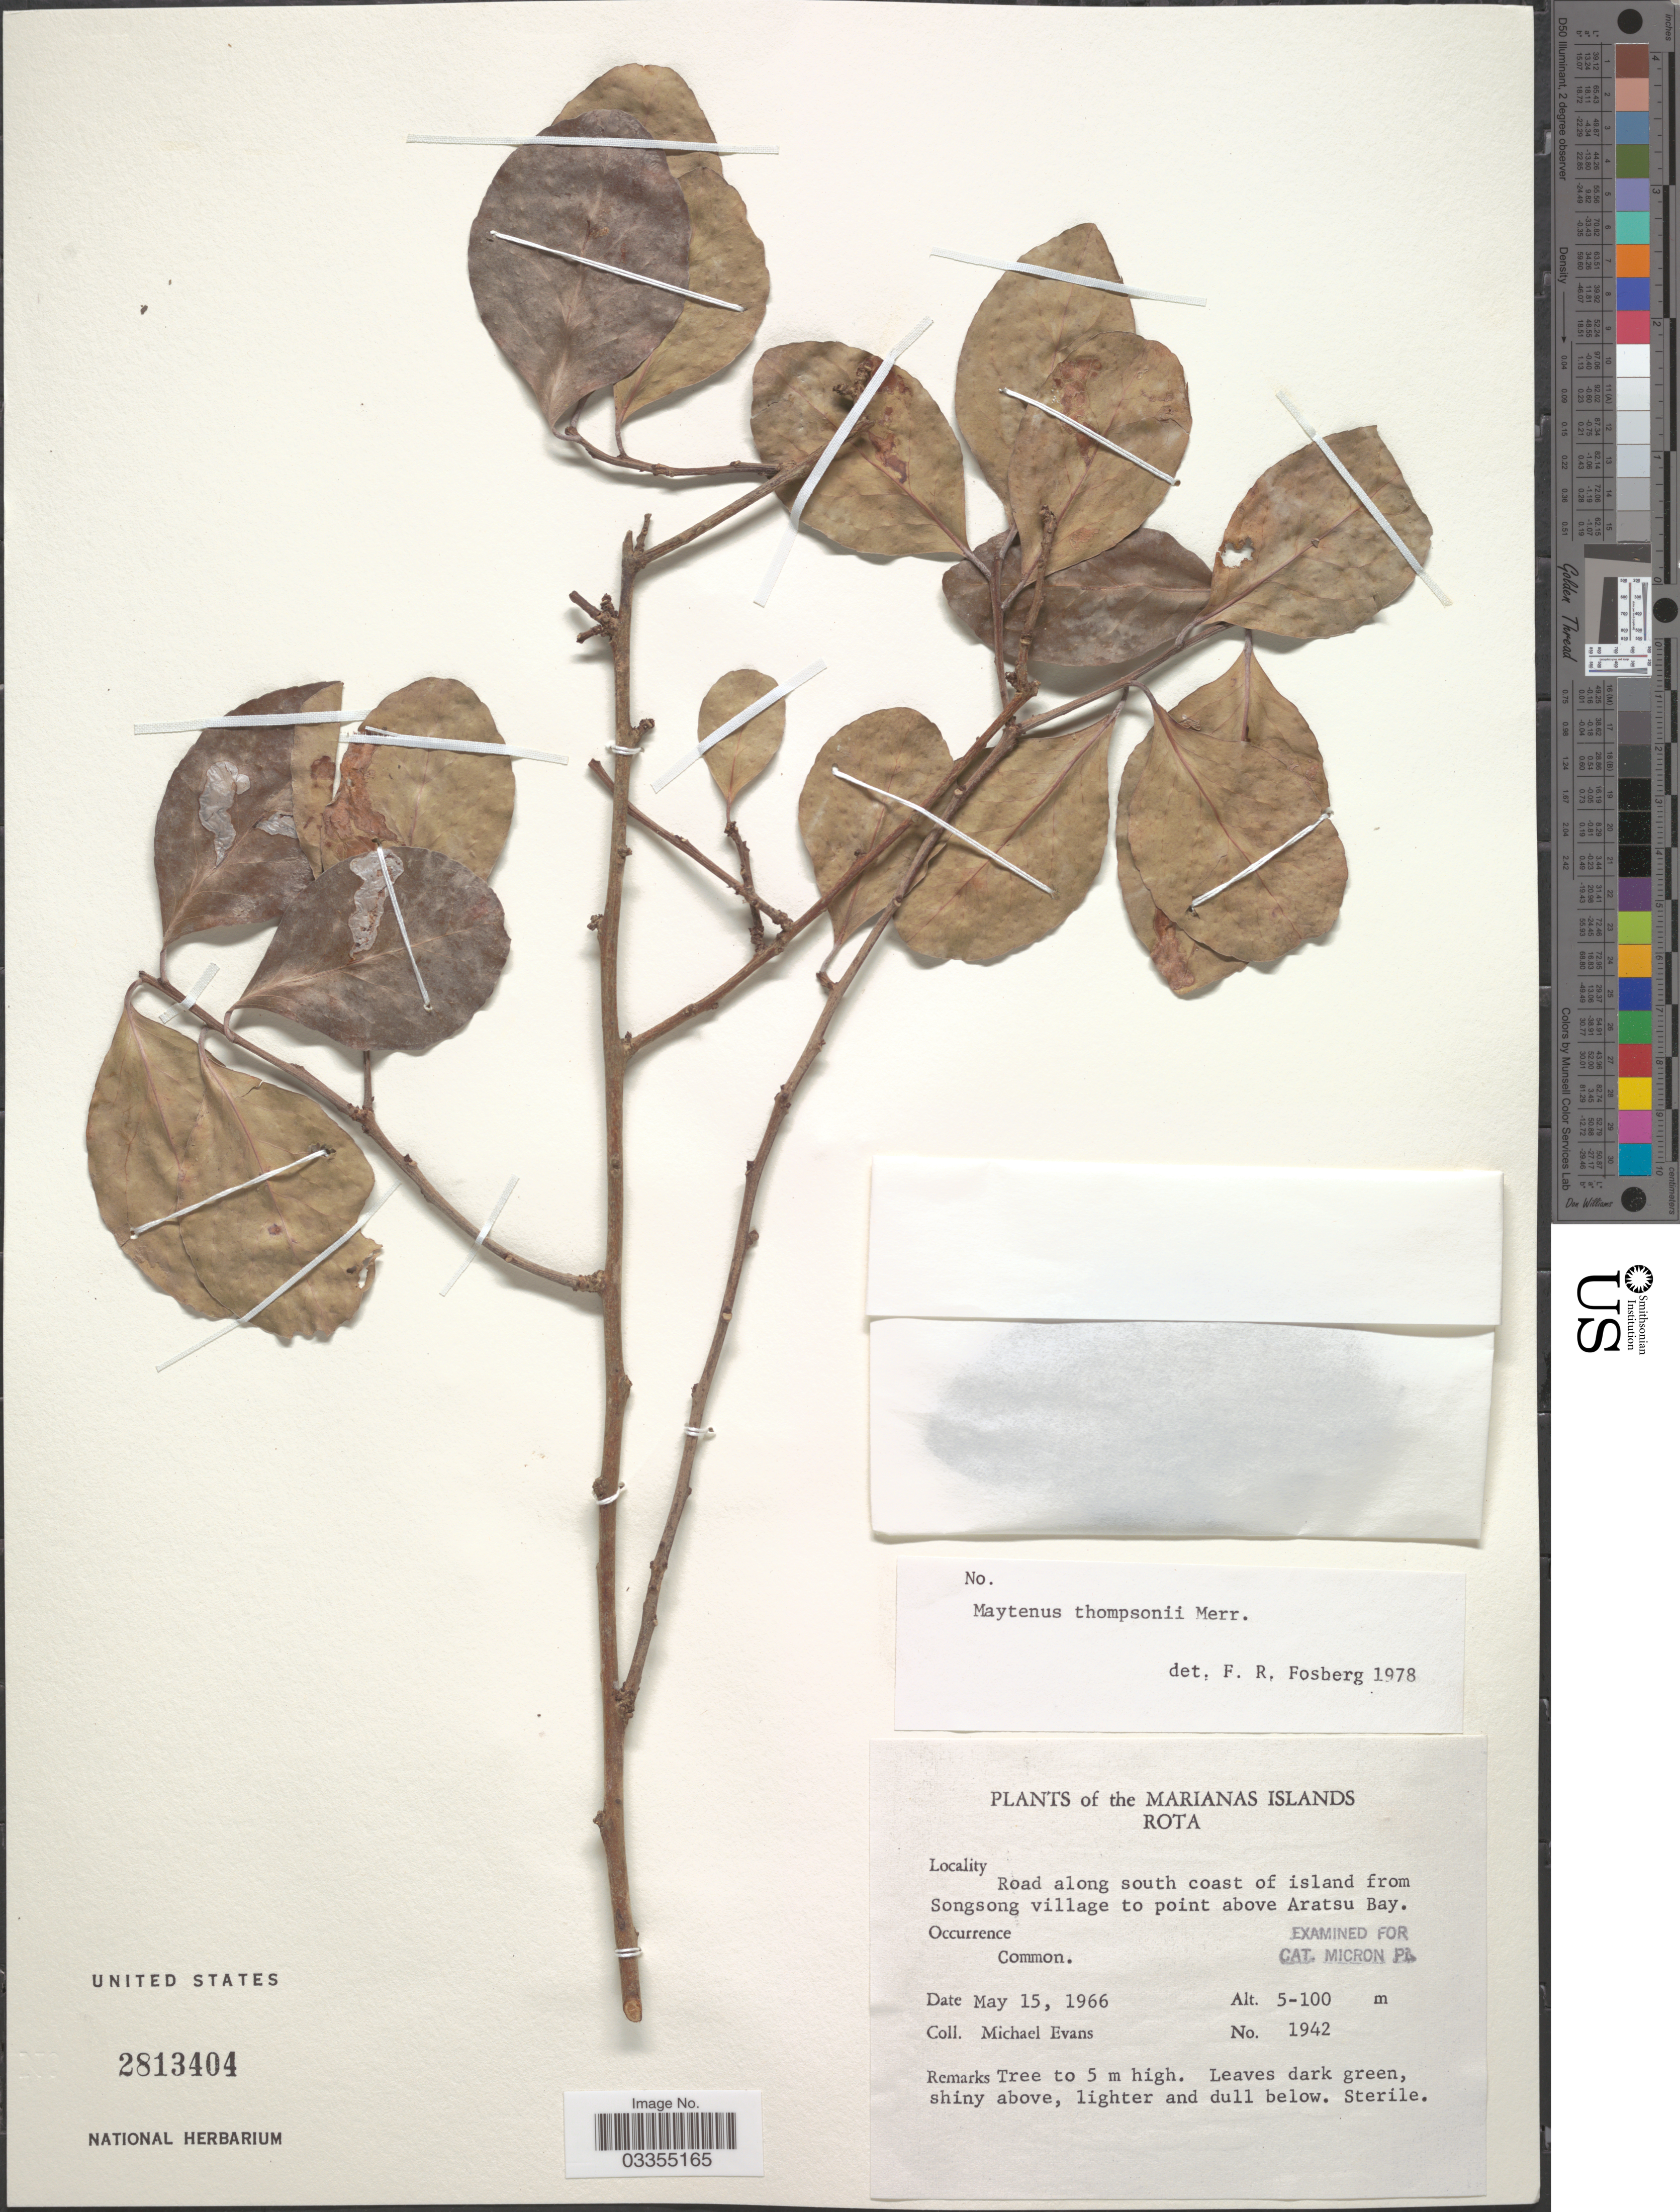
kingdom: Plantae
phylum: Tracheophyta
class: Magnoliopsida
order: Celastrales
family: Celastraceae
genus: Gymnosporia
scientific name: Gymnosporia thompsonii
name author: Merr.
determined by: Wagner, W. L., (BOT), Smithsonian Institution - National Museum of Natural History (UNITED STATES)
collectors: M. Evans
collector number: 1942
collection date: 1966-05-15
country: Northern Mariana Islands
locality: Marianas Islands. Rota. Road along south coast of island from Songsong village to point above Aratsu Bay.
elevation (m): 5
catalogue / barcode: US 2813404